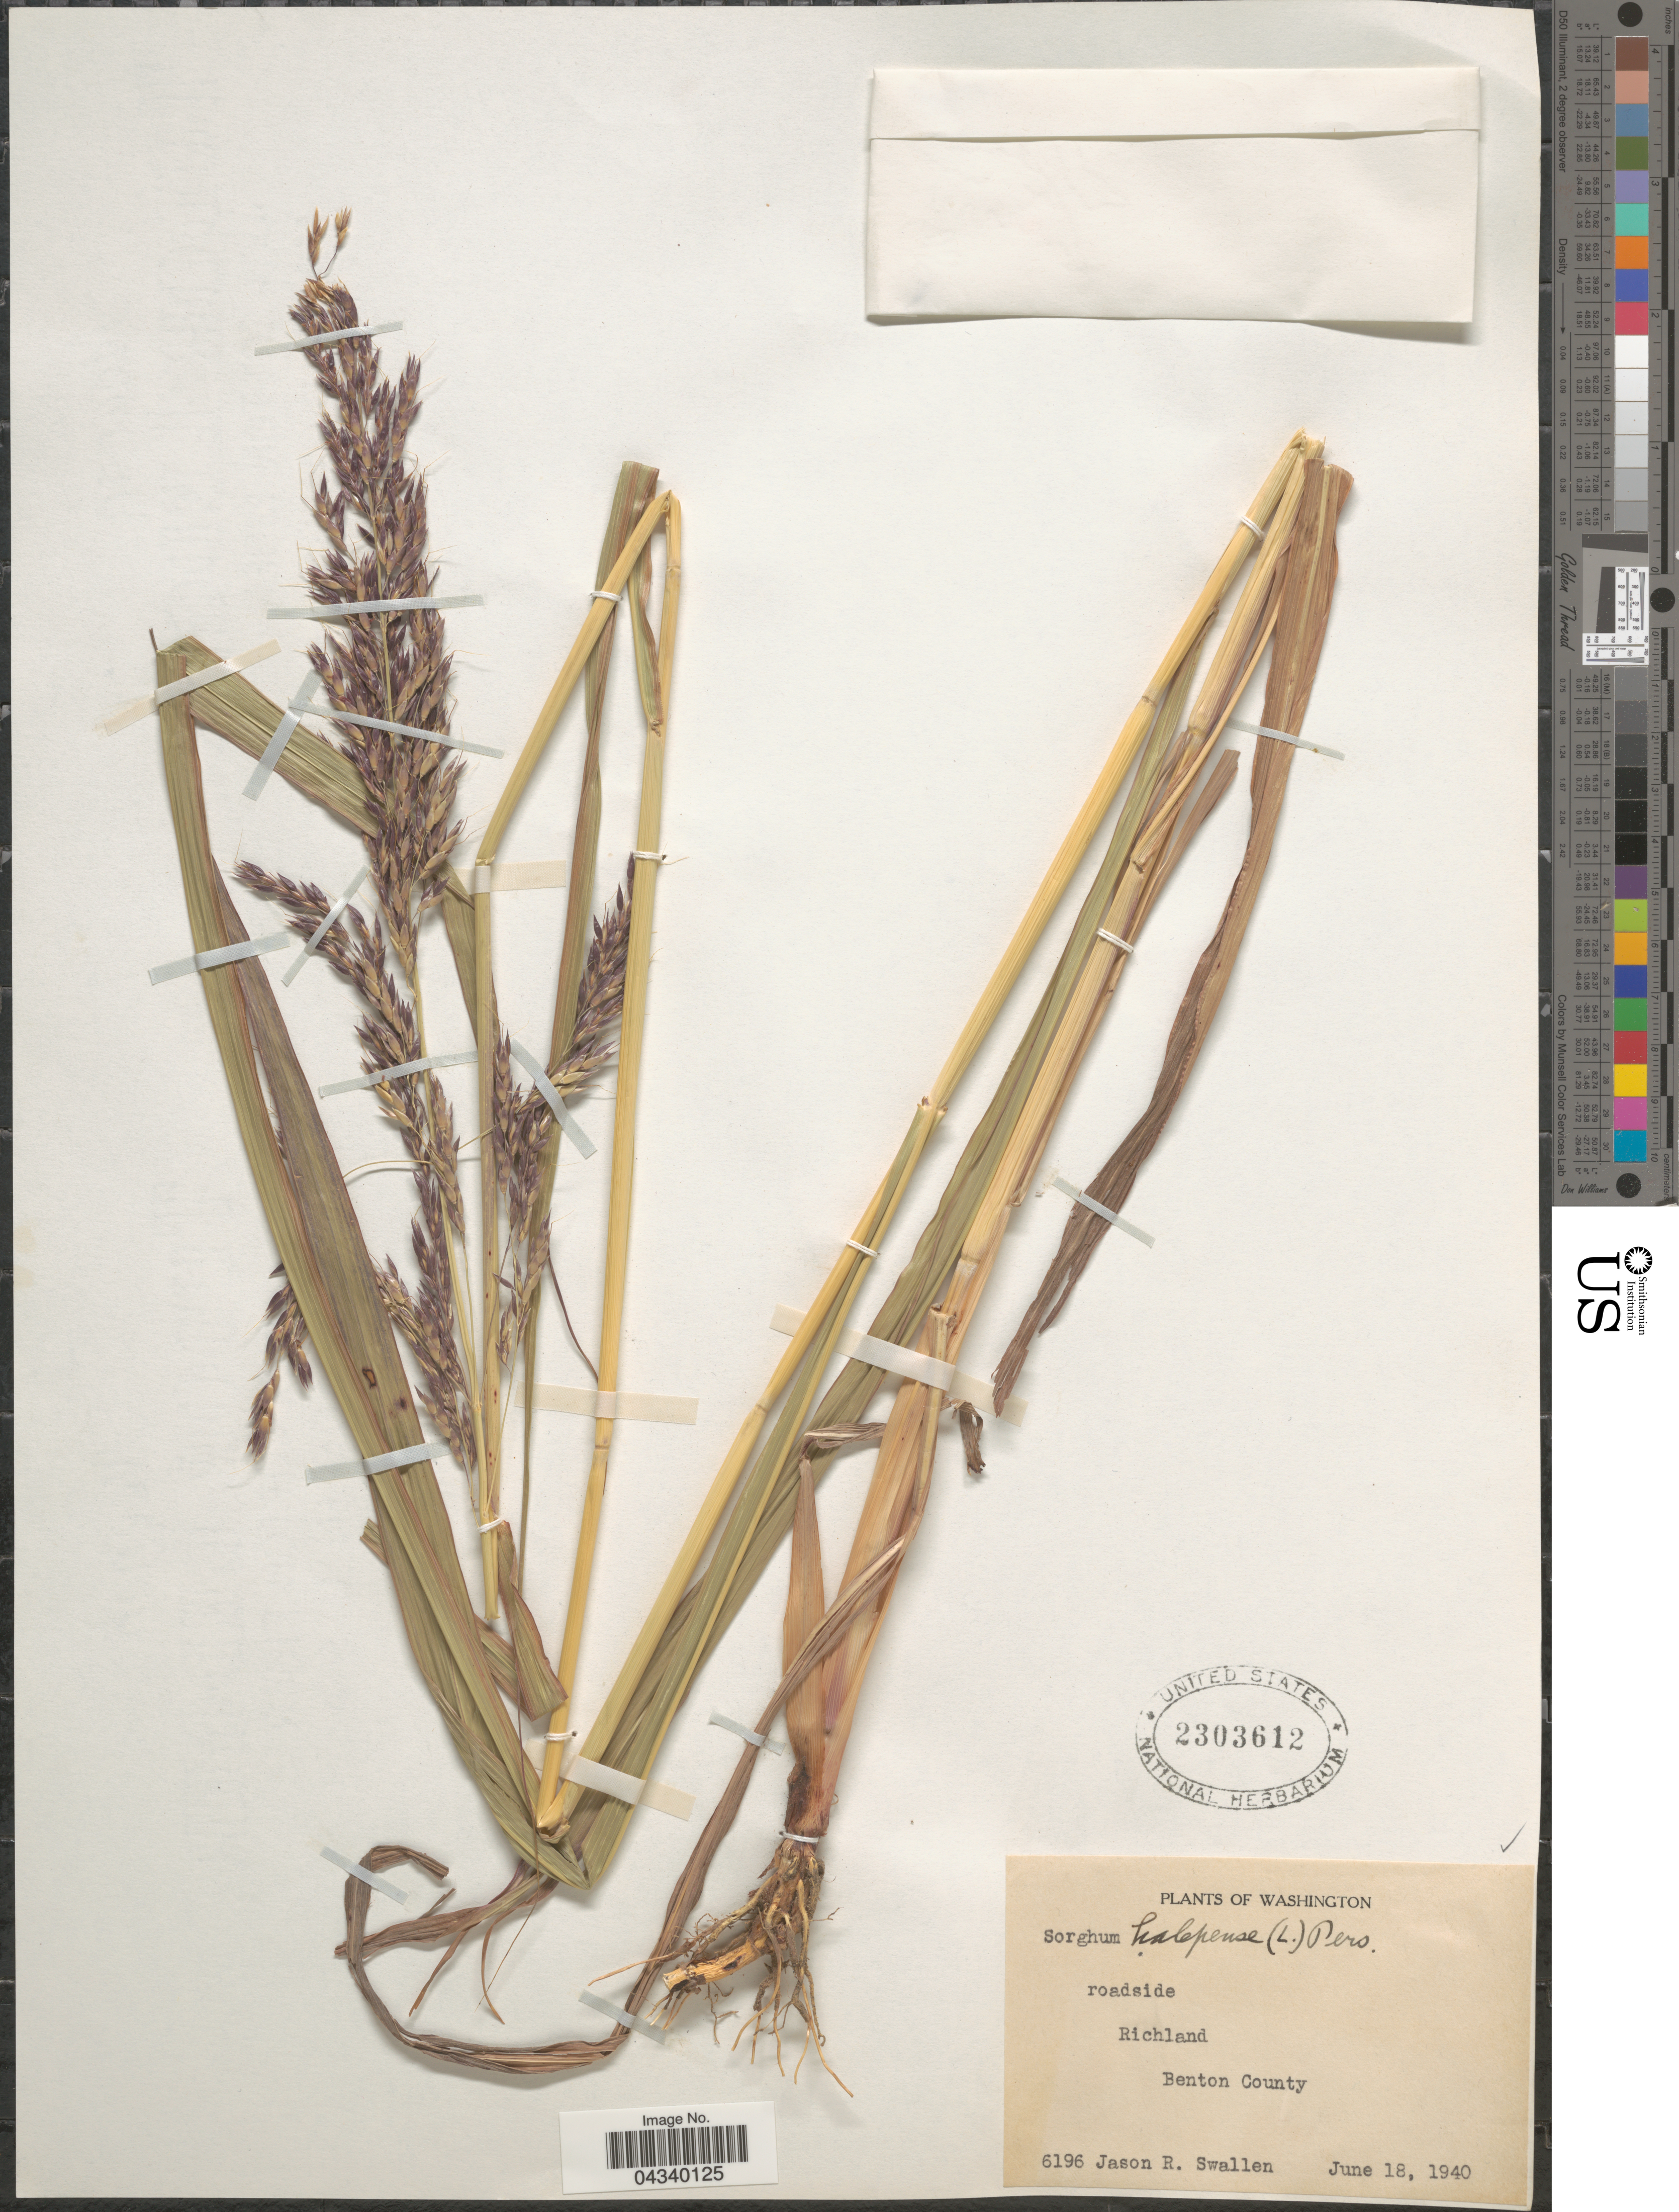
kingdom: Plantae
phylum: Tracheophyta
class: Liliopsida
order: Poales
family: Poaceae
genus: Sorghum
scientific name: Sorghum halepense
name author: (L.) Pers.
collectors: J. R. Swallen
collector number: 6196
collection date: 1940-06-18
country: United States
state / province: Washington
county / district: Benton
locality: Roadside. Richland. Benton County.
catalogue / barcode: US 2303612